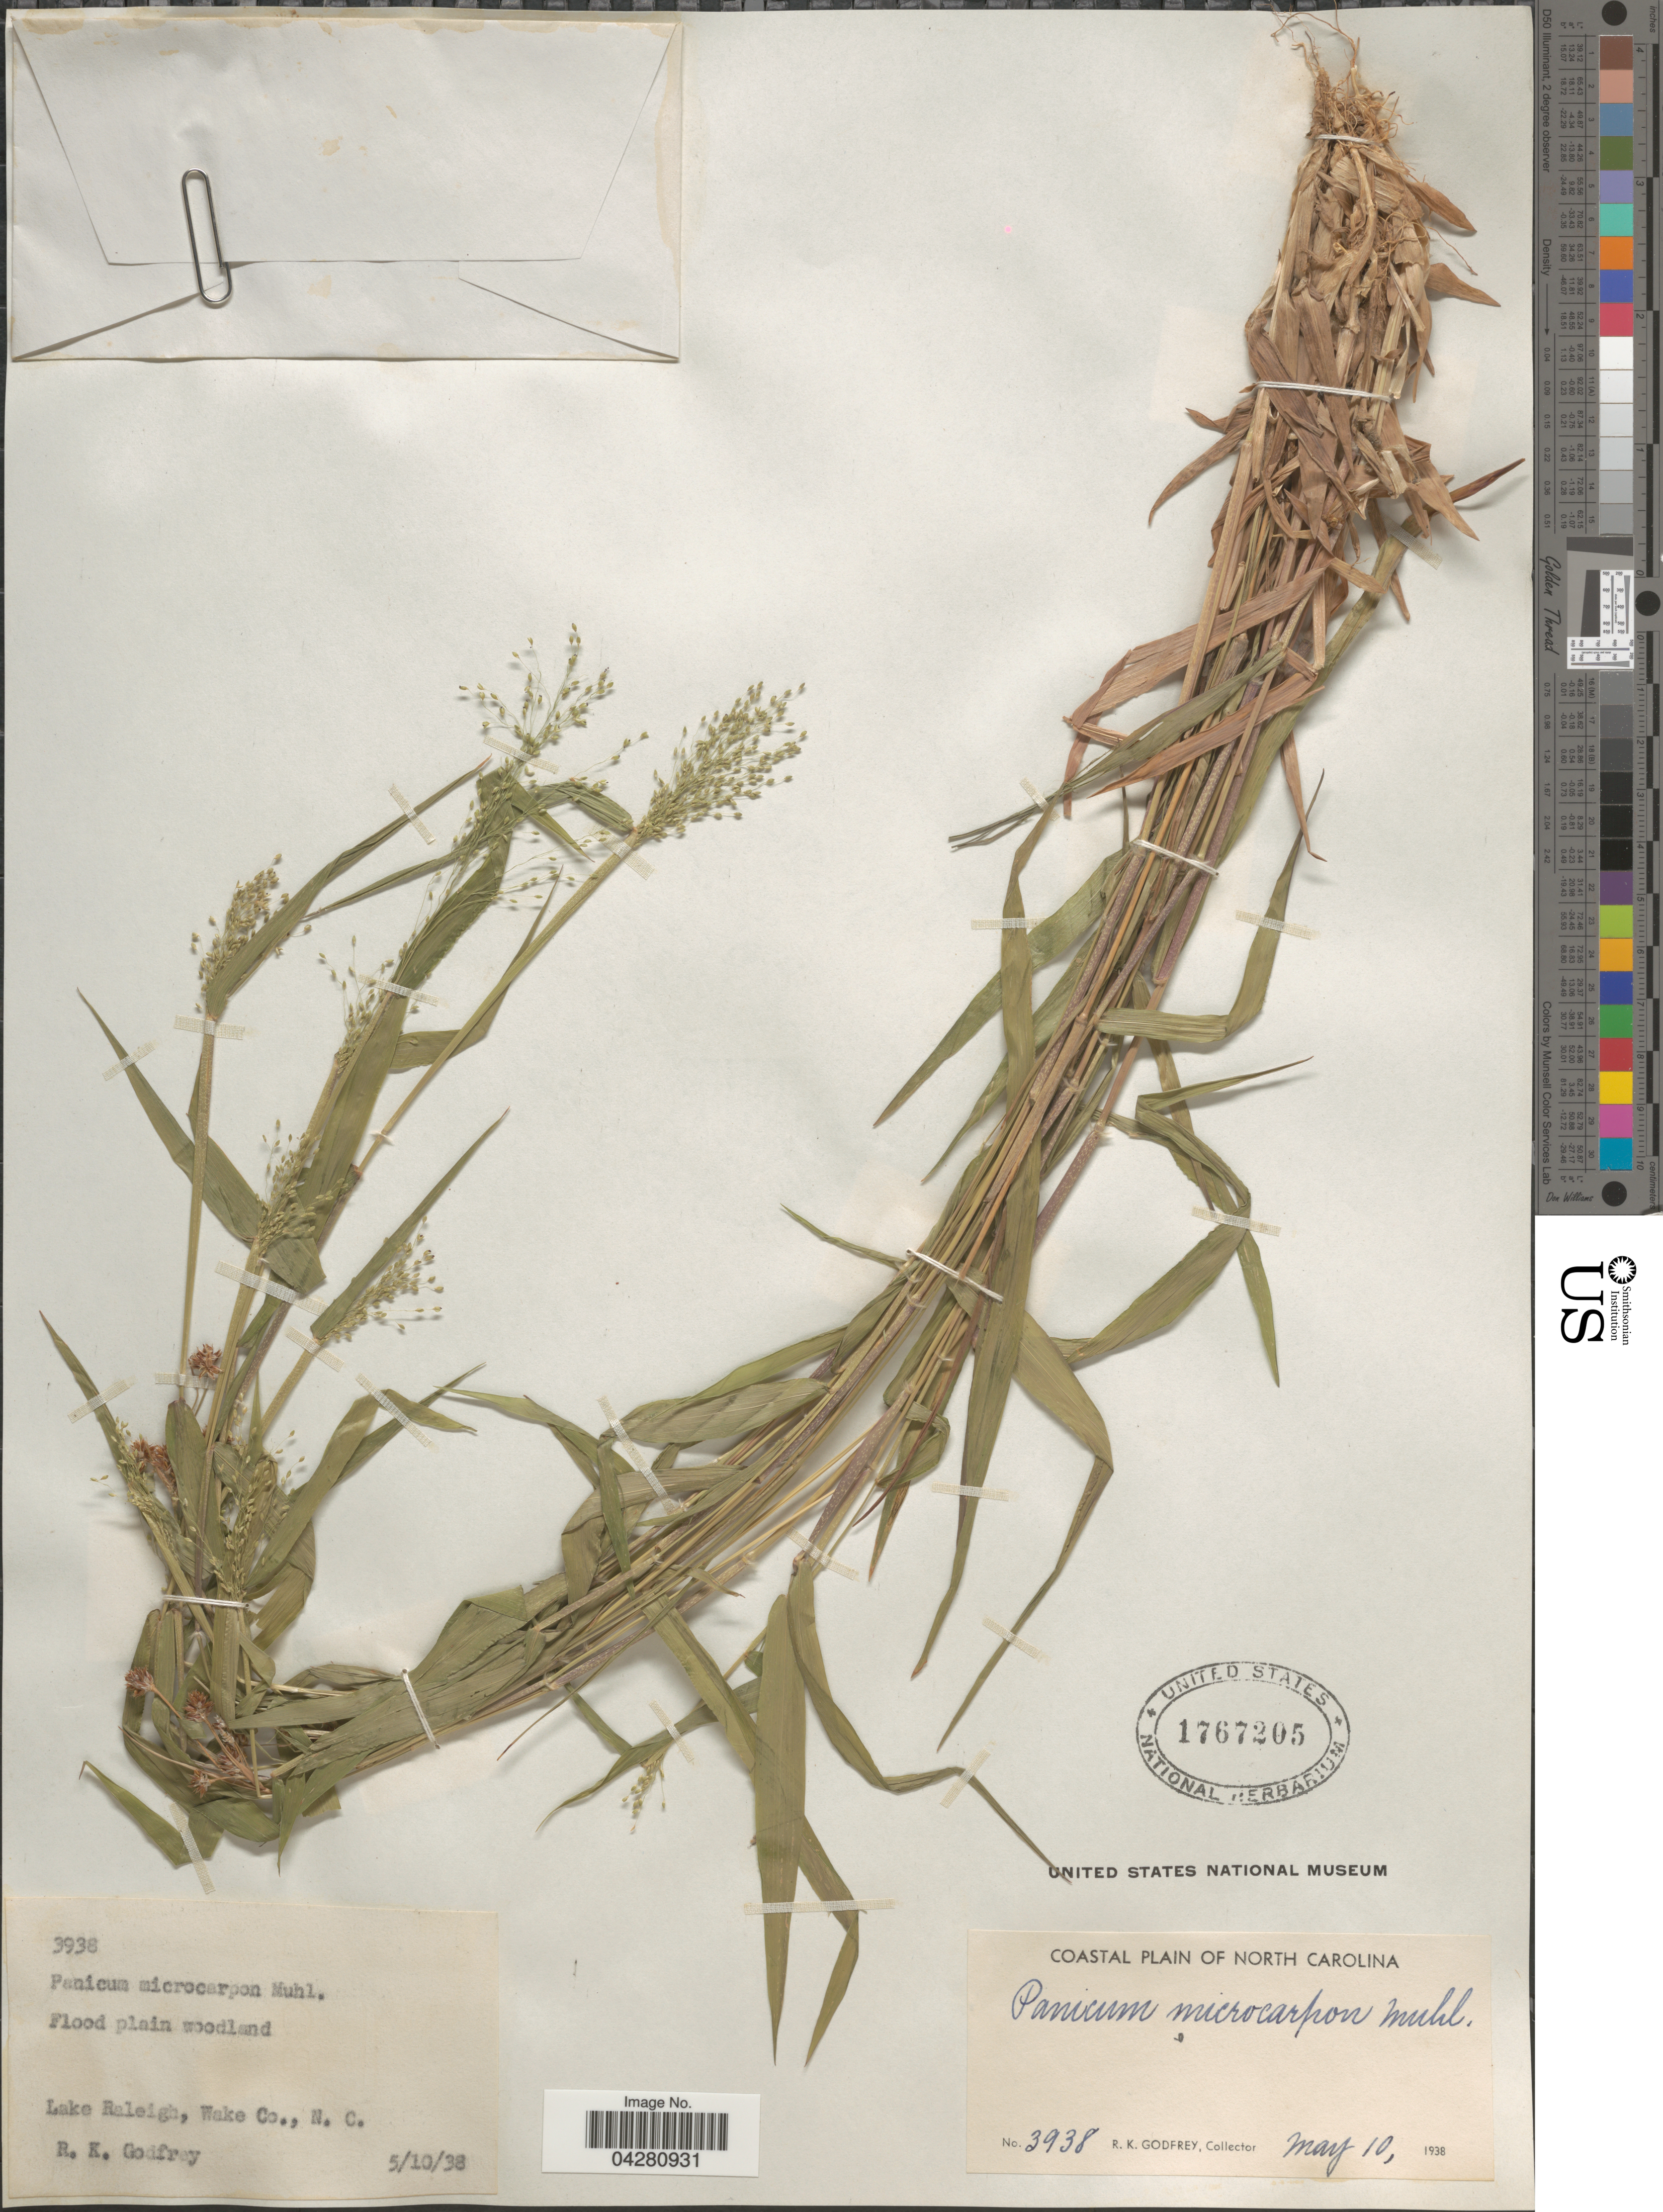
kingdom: Plantae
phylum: Tracheophyta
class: Liliopsida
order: Poales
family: Poaceae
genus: Dichanthelium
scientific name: Dichanthelium dichotomum var. dichotomum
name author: (L.) Gould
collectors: R. K. Godfrey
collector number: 3938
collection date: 1938-05-10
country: United States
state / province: North Carolina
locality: Coastal Plain of North Carolina. Flood plain woodland. Lake Raleigh, Wake Co.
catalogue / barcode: US 1767205